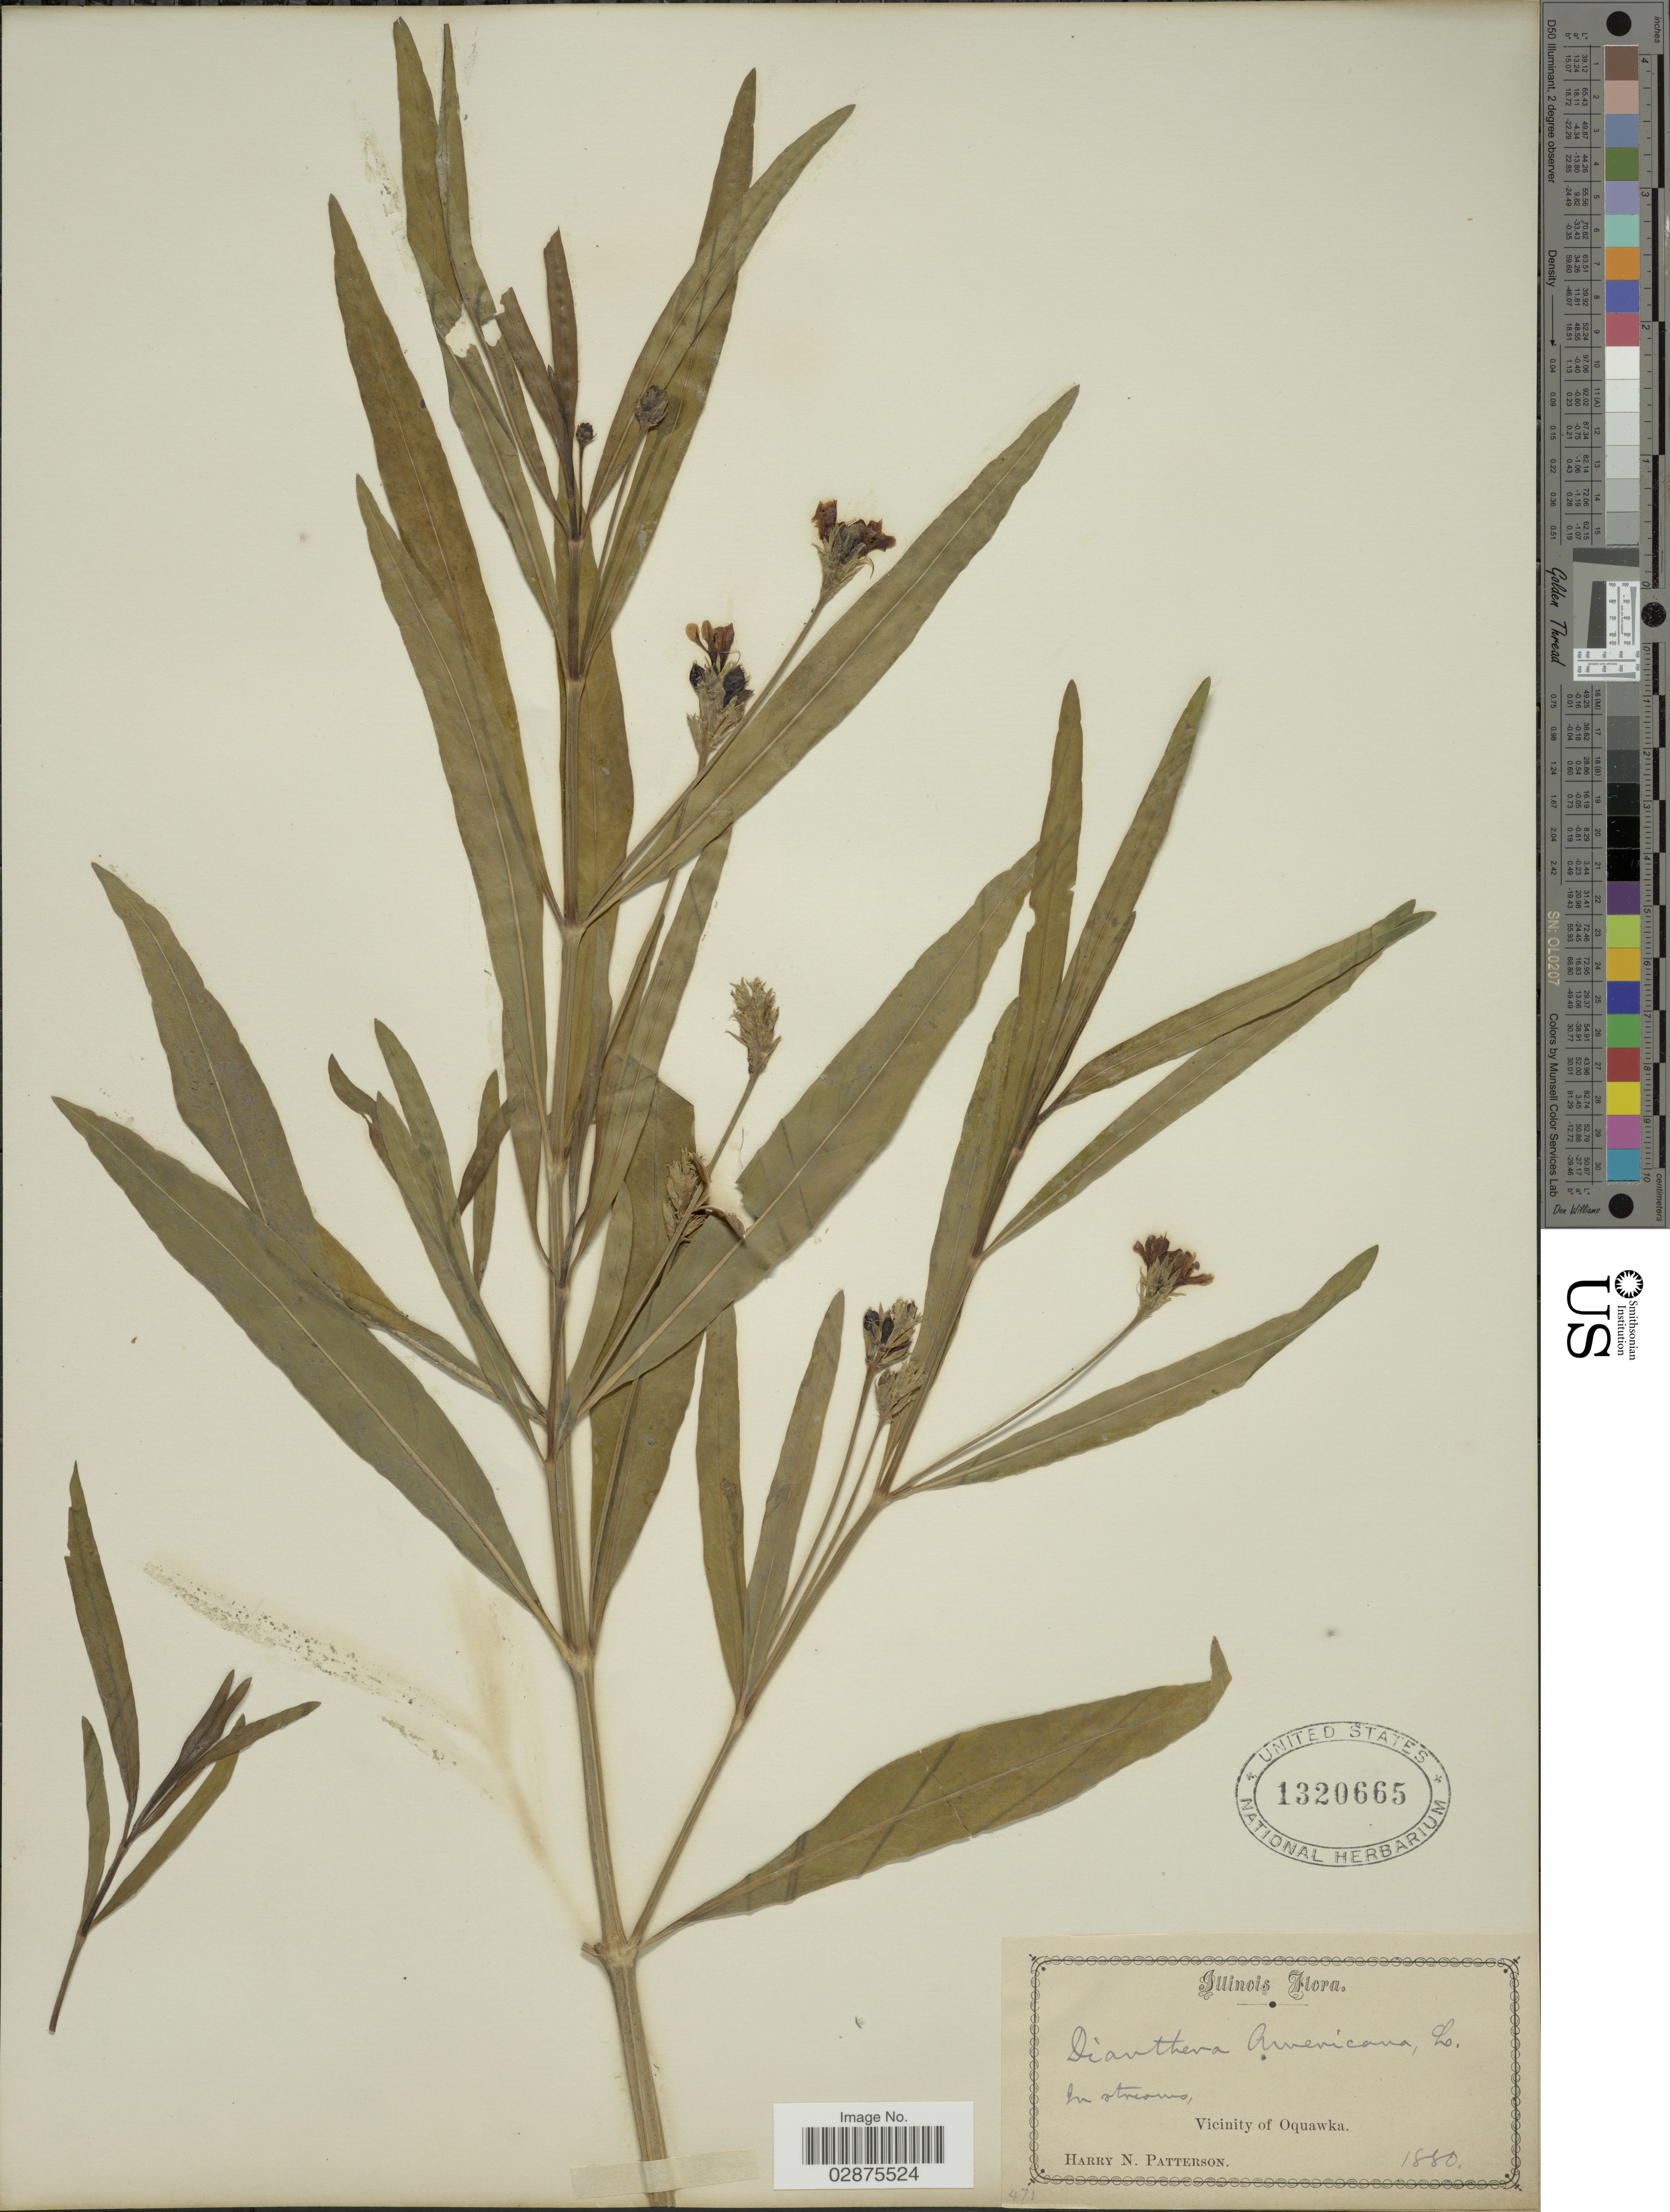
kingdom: Plantae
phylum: Tracheophyta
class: Magnoliopsida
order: Lamiales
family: Acanthaceae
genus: Justicia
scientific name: Justicia americana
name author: (L.) Vahl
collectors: H. N. Patterson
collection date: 1880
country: United States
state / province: Illinois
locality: In streams, Vicinity of Oquawka.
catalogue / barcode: US 1320665